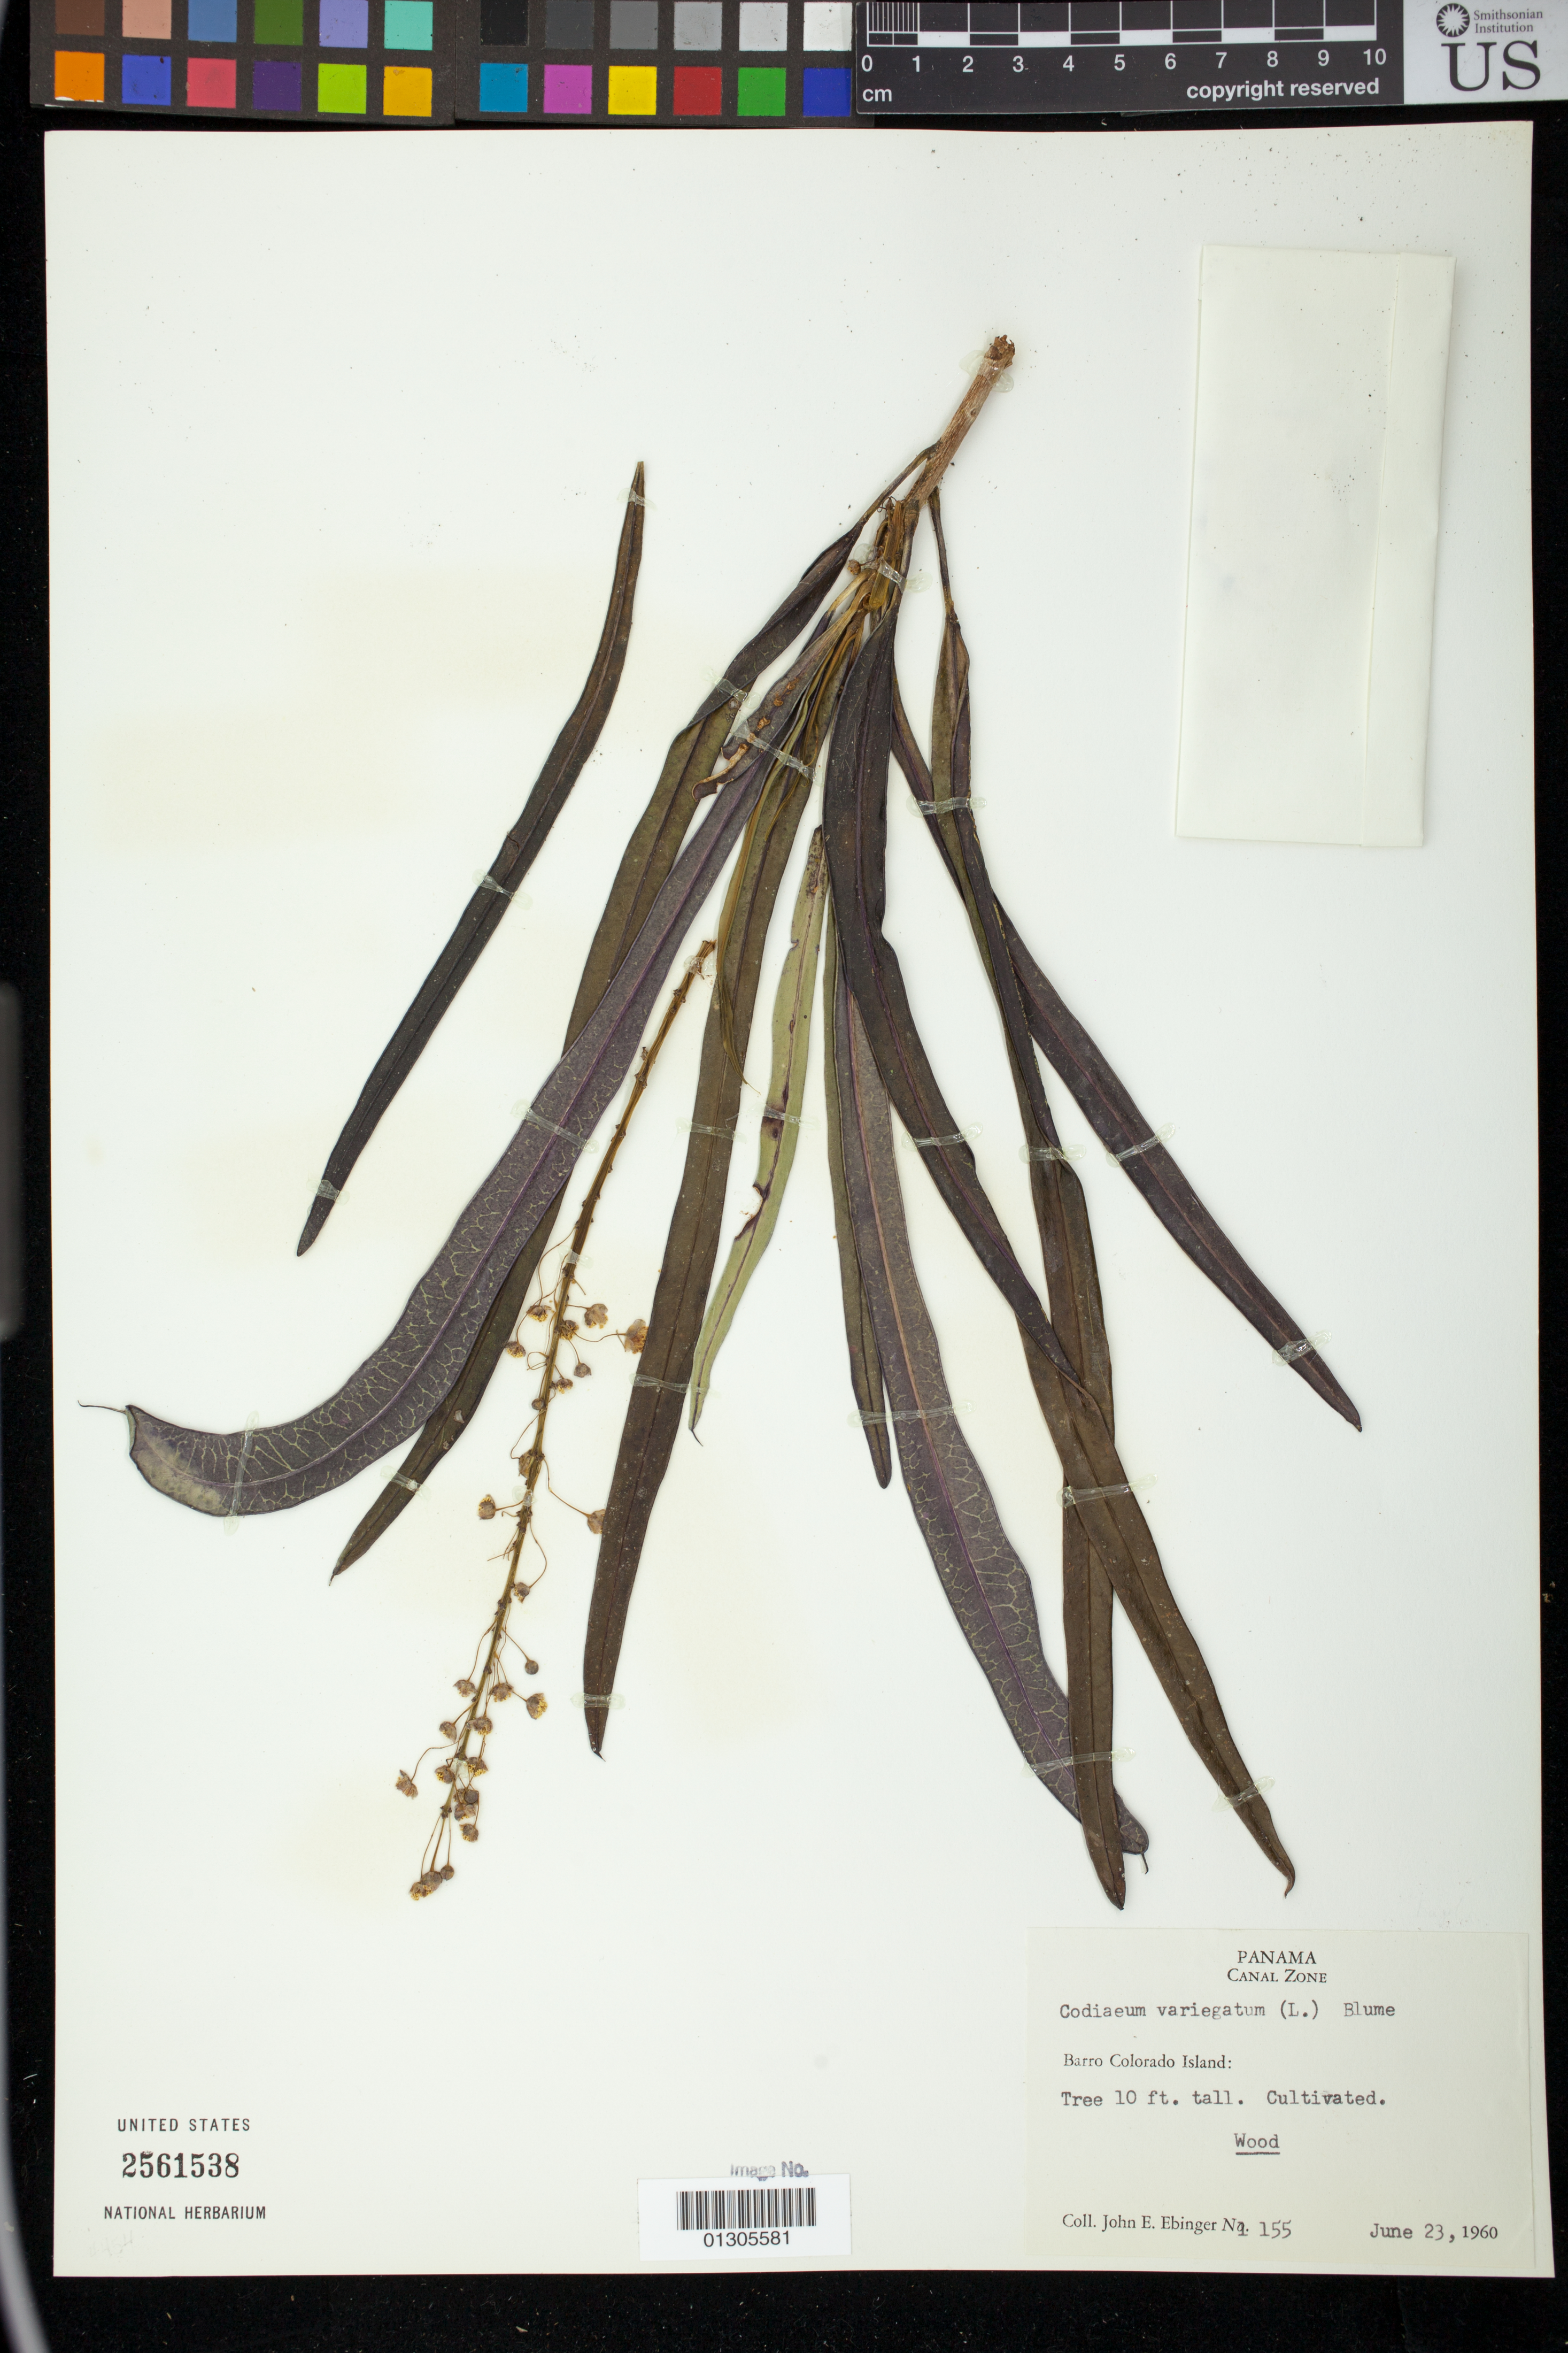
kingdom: Plantae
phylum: Tracheophyta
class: Magnoliopsida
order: Malpighiales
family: Euphorbiaceae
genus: Codiaeum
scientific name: Codiaeum variegatum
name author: (L.) Rumph. ex A. Juss.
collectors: J. Ebinger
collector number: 1155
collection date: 1960-06-23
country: Panama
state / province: Panamá Oeste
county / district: Canal Zone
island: Barro Colorado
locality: Barro Colorado Island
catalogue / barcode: US 2561538